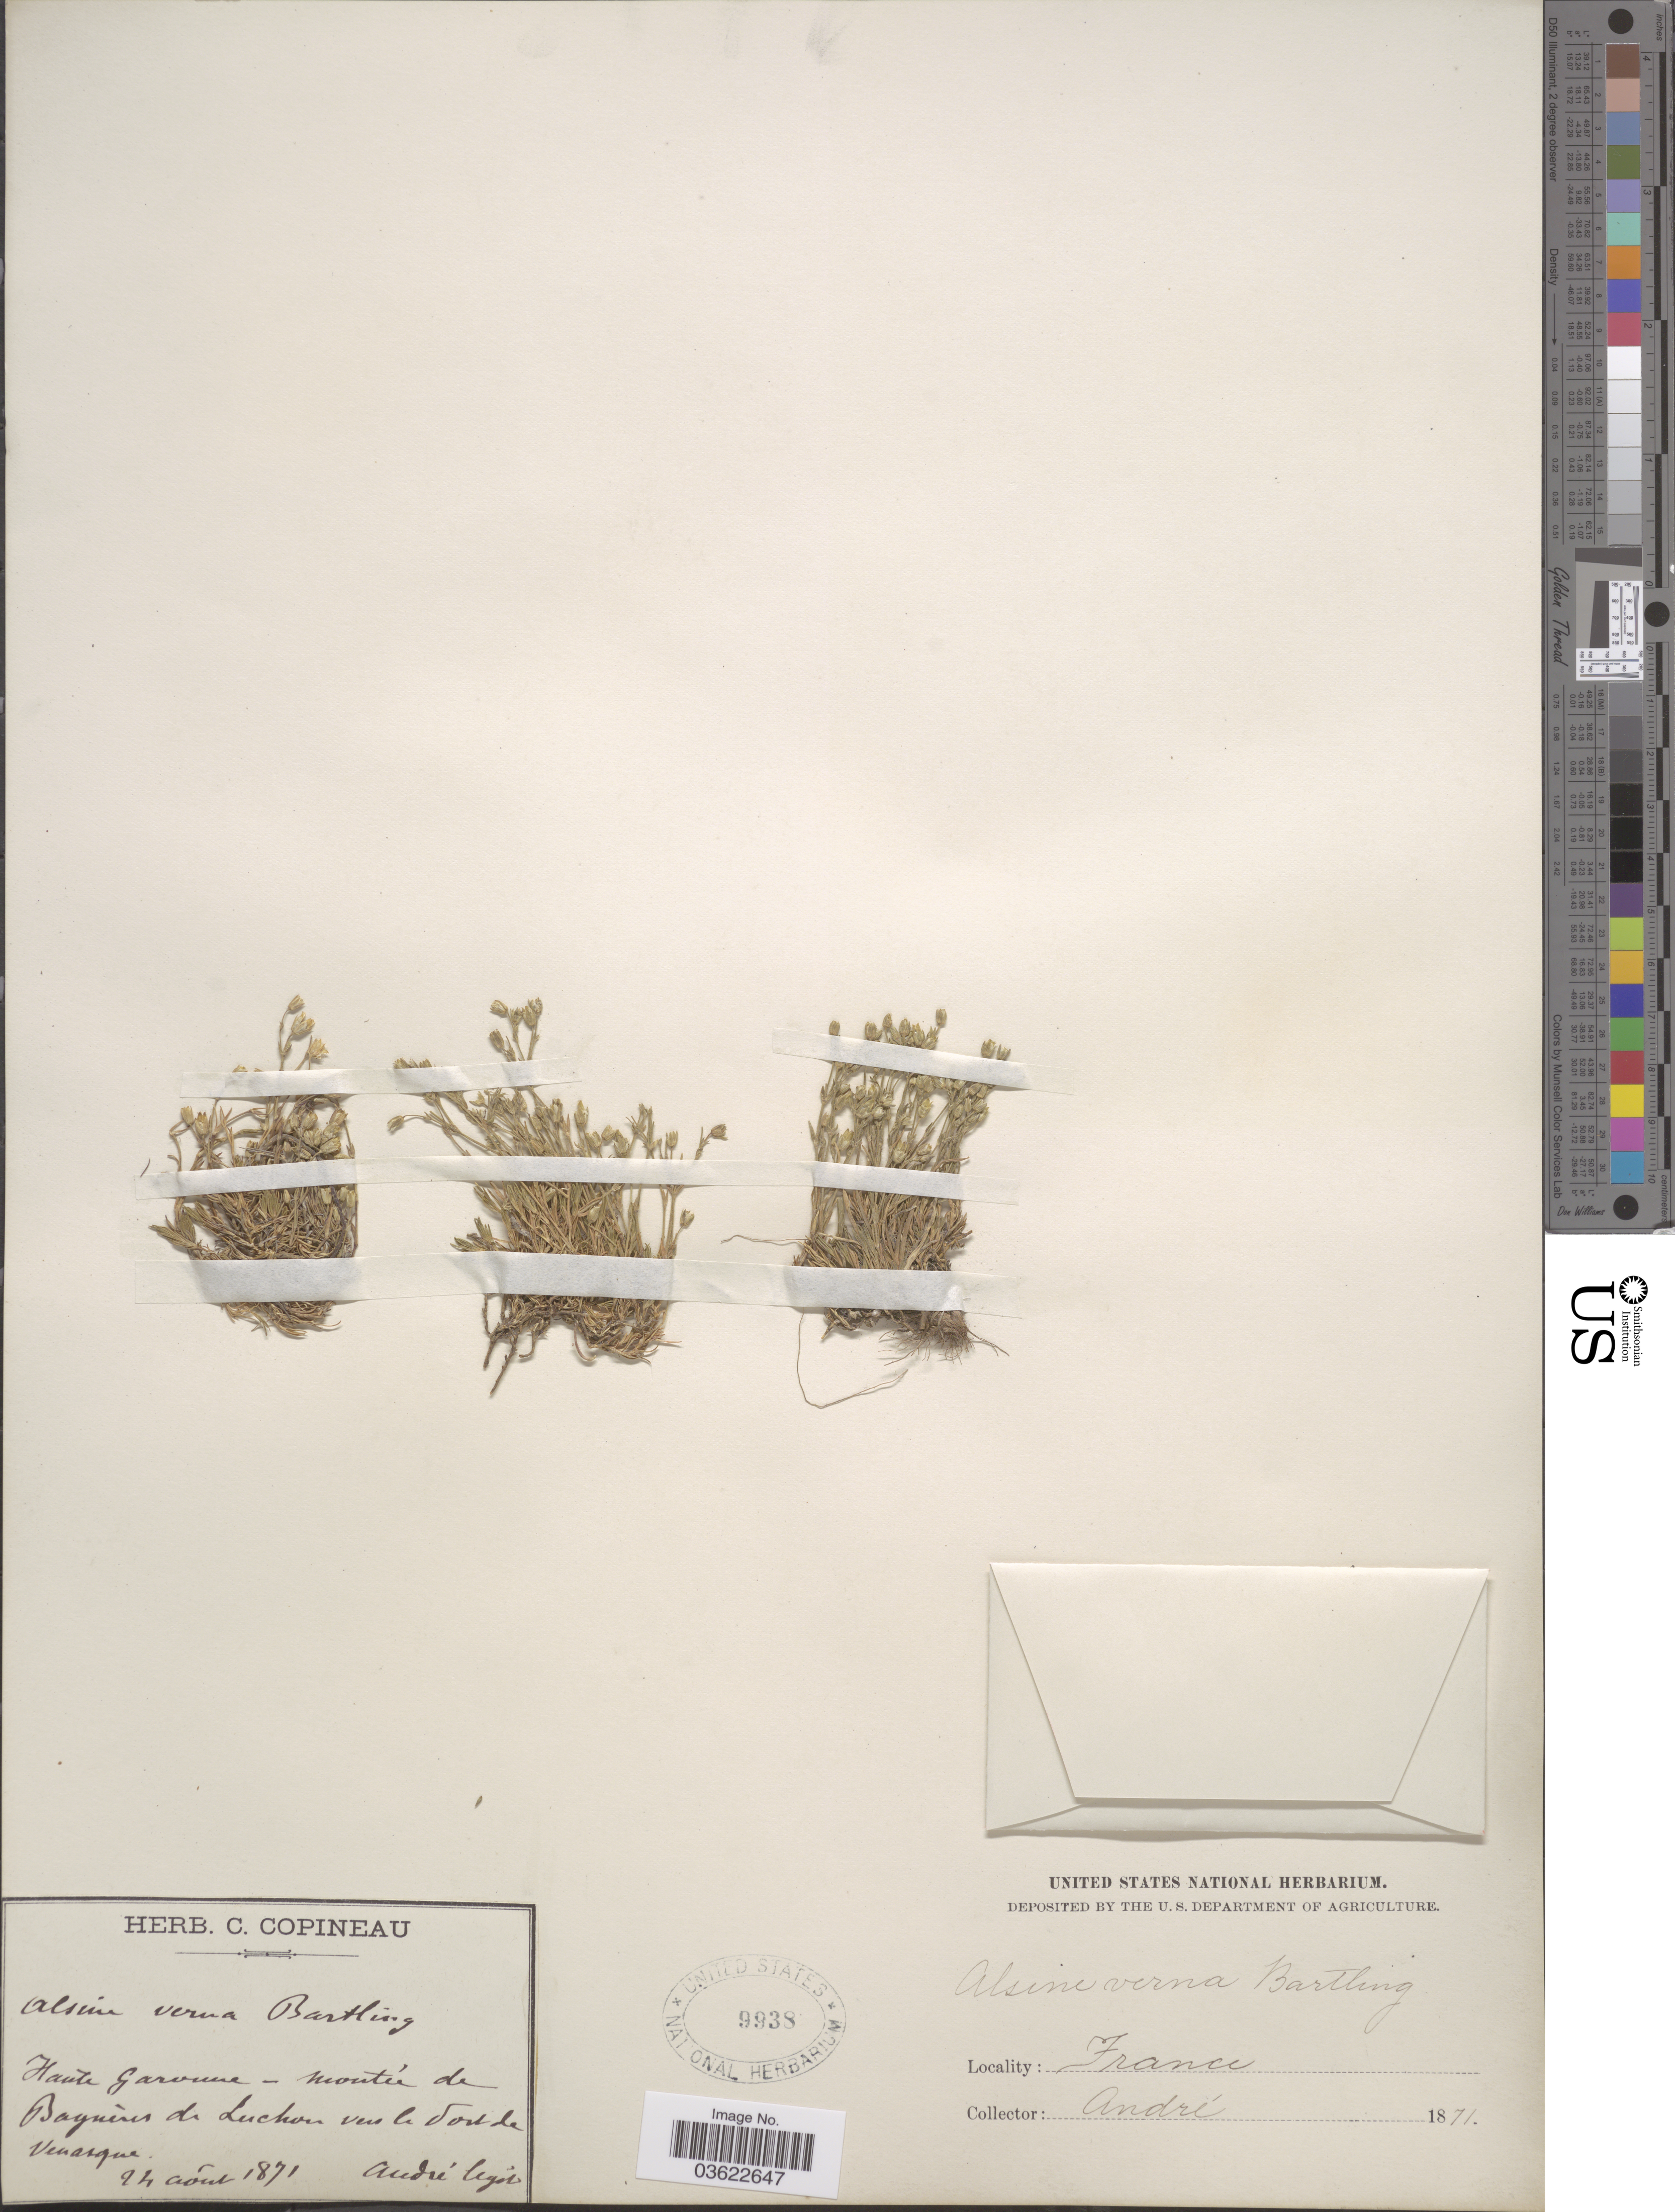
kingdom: Plantae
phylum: Tracheophyta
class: Magnoliopsida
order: Caryophyllales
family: Caryophyllaceae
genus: Arenaria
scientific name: Arenaria verna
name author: L.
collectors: André, --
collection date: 1871-08-24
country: France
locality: Haute Garonne-Montée de Bagnères de Luchon vers le Port de Venasque.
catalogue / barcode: US 9938